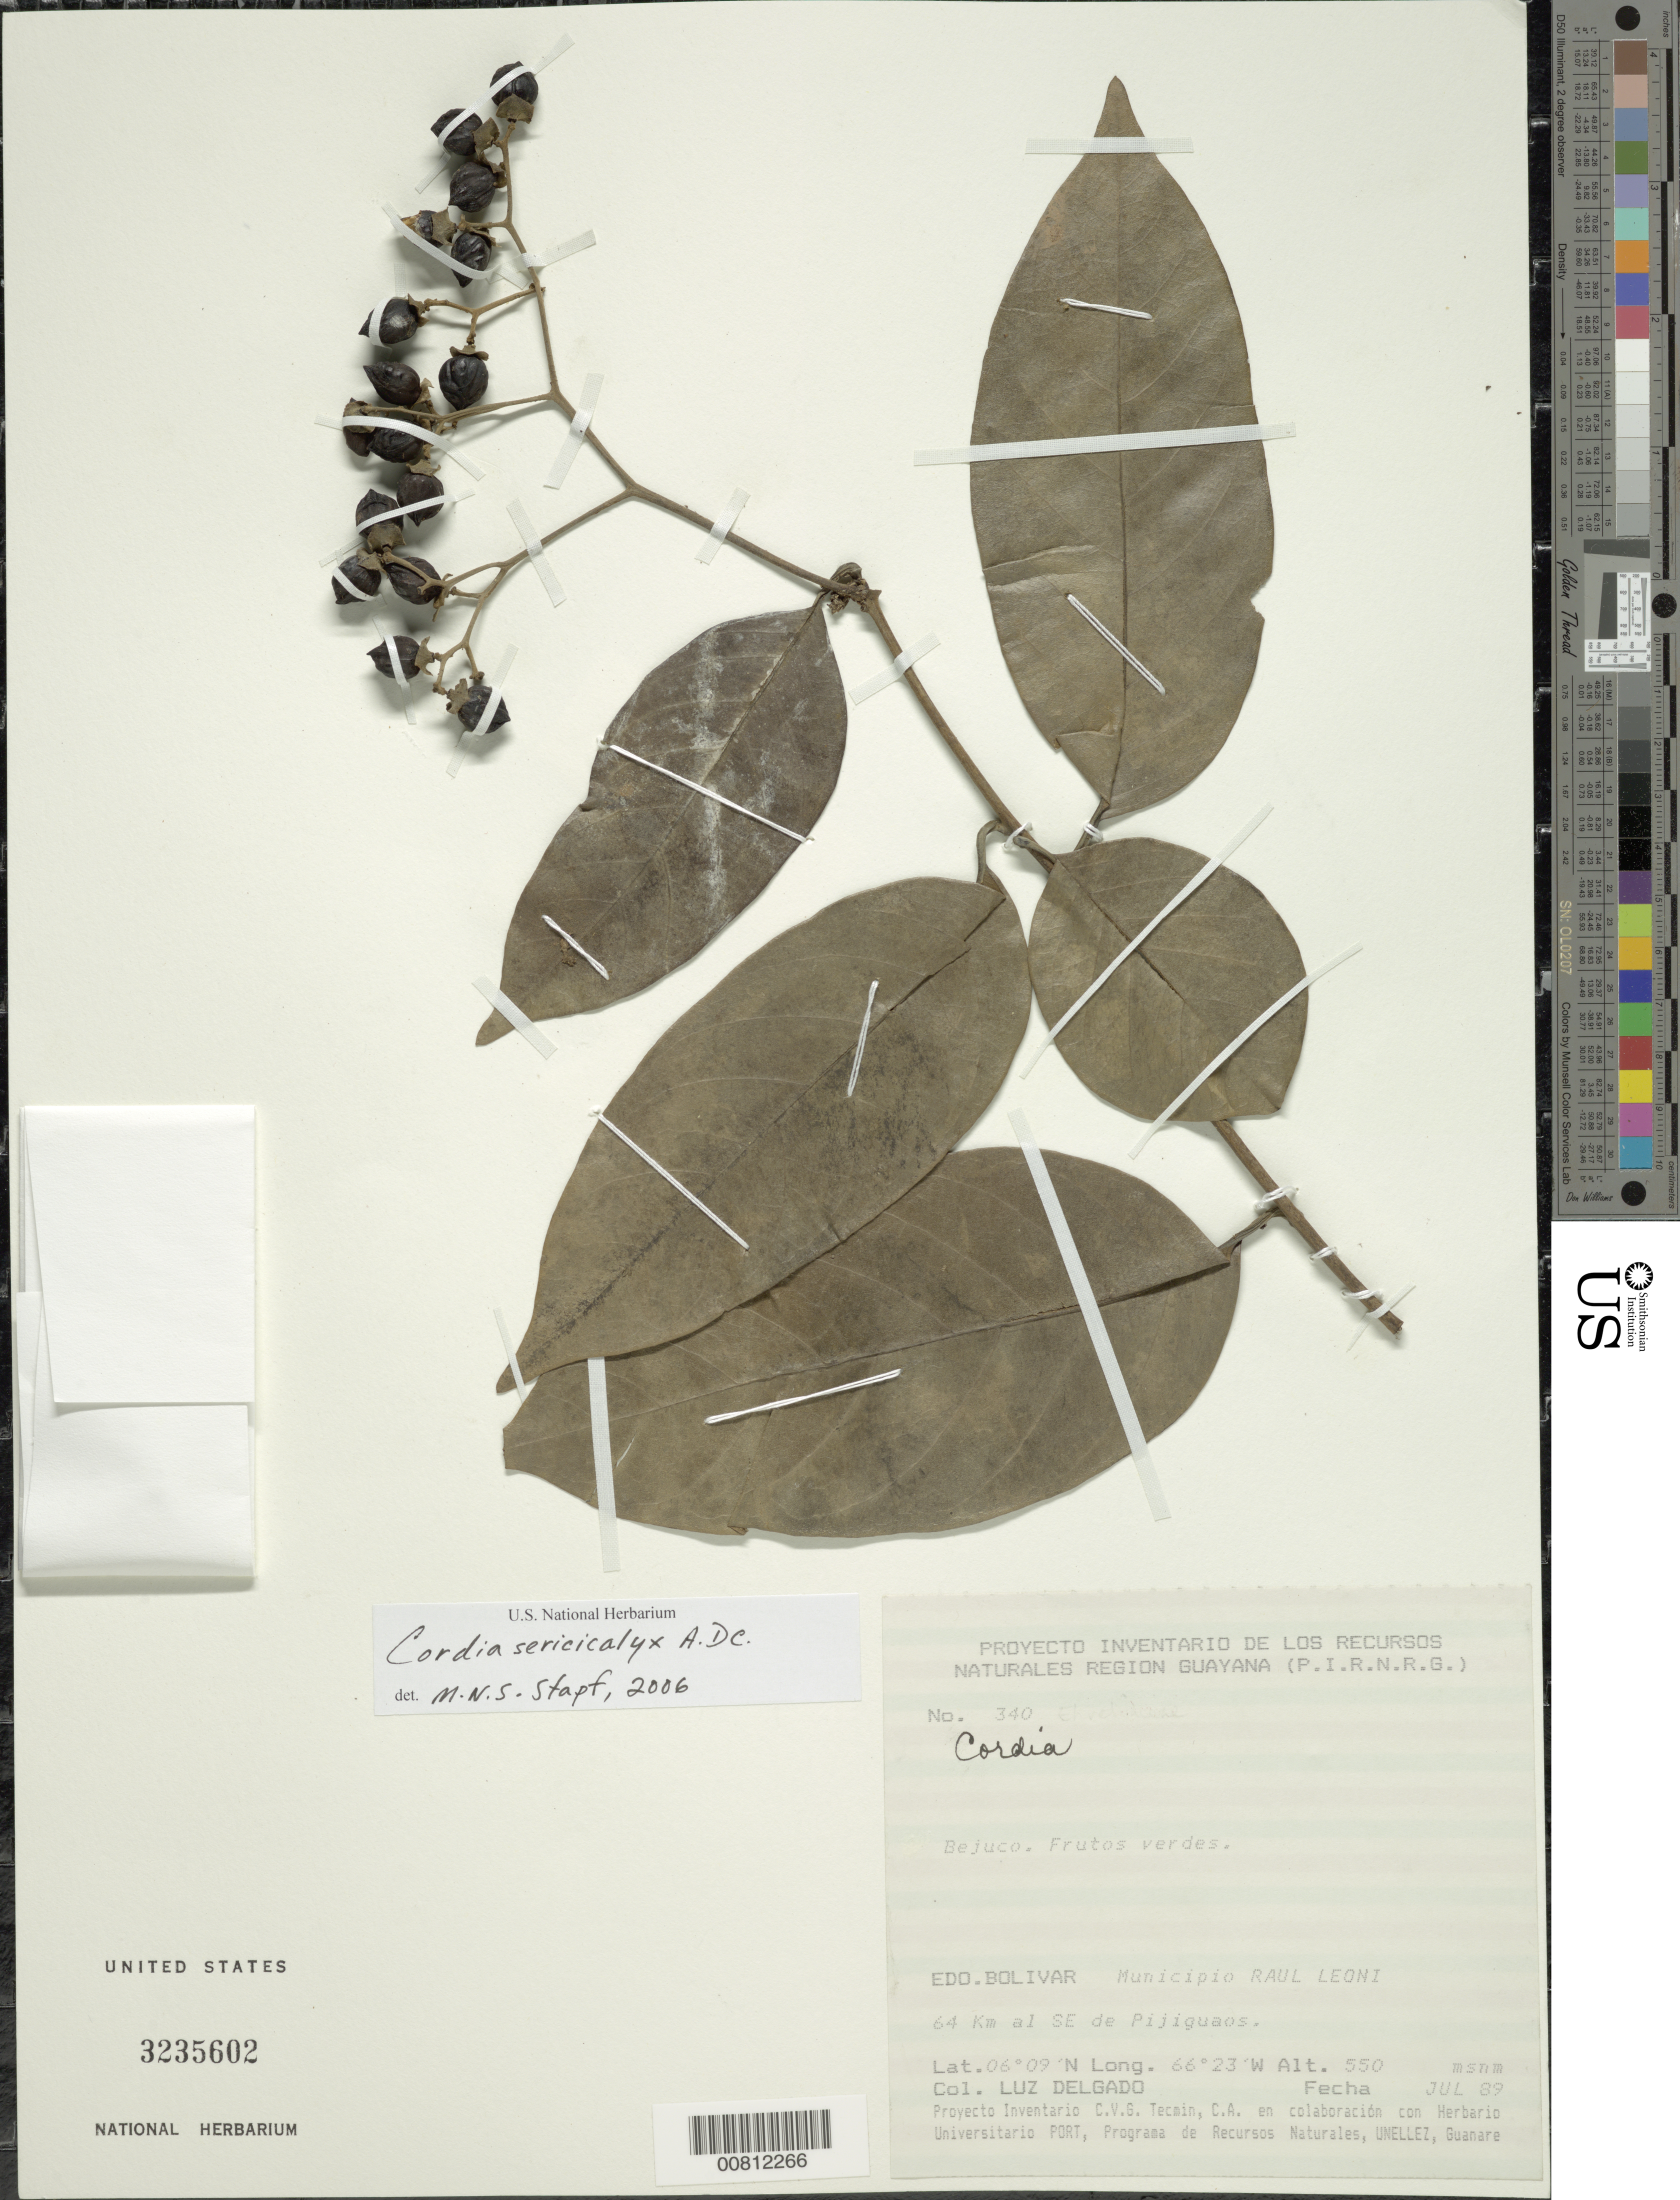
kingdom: Plantae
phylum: Tracheophyta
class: Magnoliopsida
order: Boraginales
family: Cordiaceae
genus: Cordia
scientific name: Cordia sericicalyx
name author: A. DC. in DC.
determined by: Stapf, M. N. S.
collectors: L. Delgado V.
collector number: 340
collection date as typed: Jul-89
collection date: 1989-07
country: Venezuela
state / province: Bolívar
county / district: Angostura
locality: Mun. Raúl Leoni [=Angostura], 64 km SE de Pijiguaos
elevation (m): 550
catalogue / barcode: US 3235602